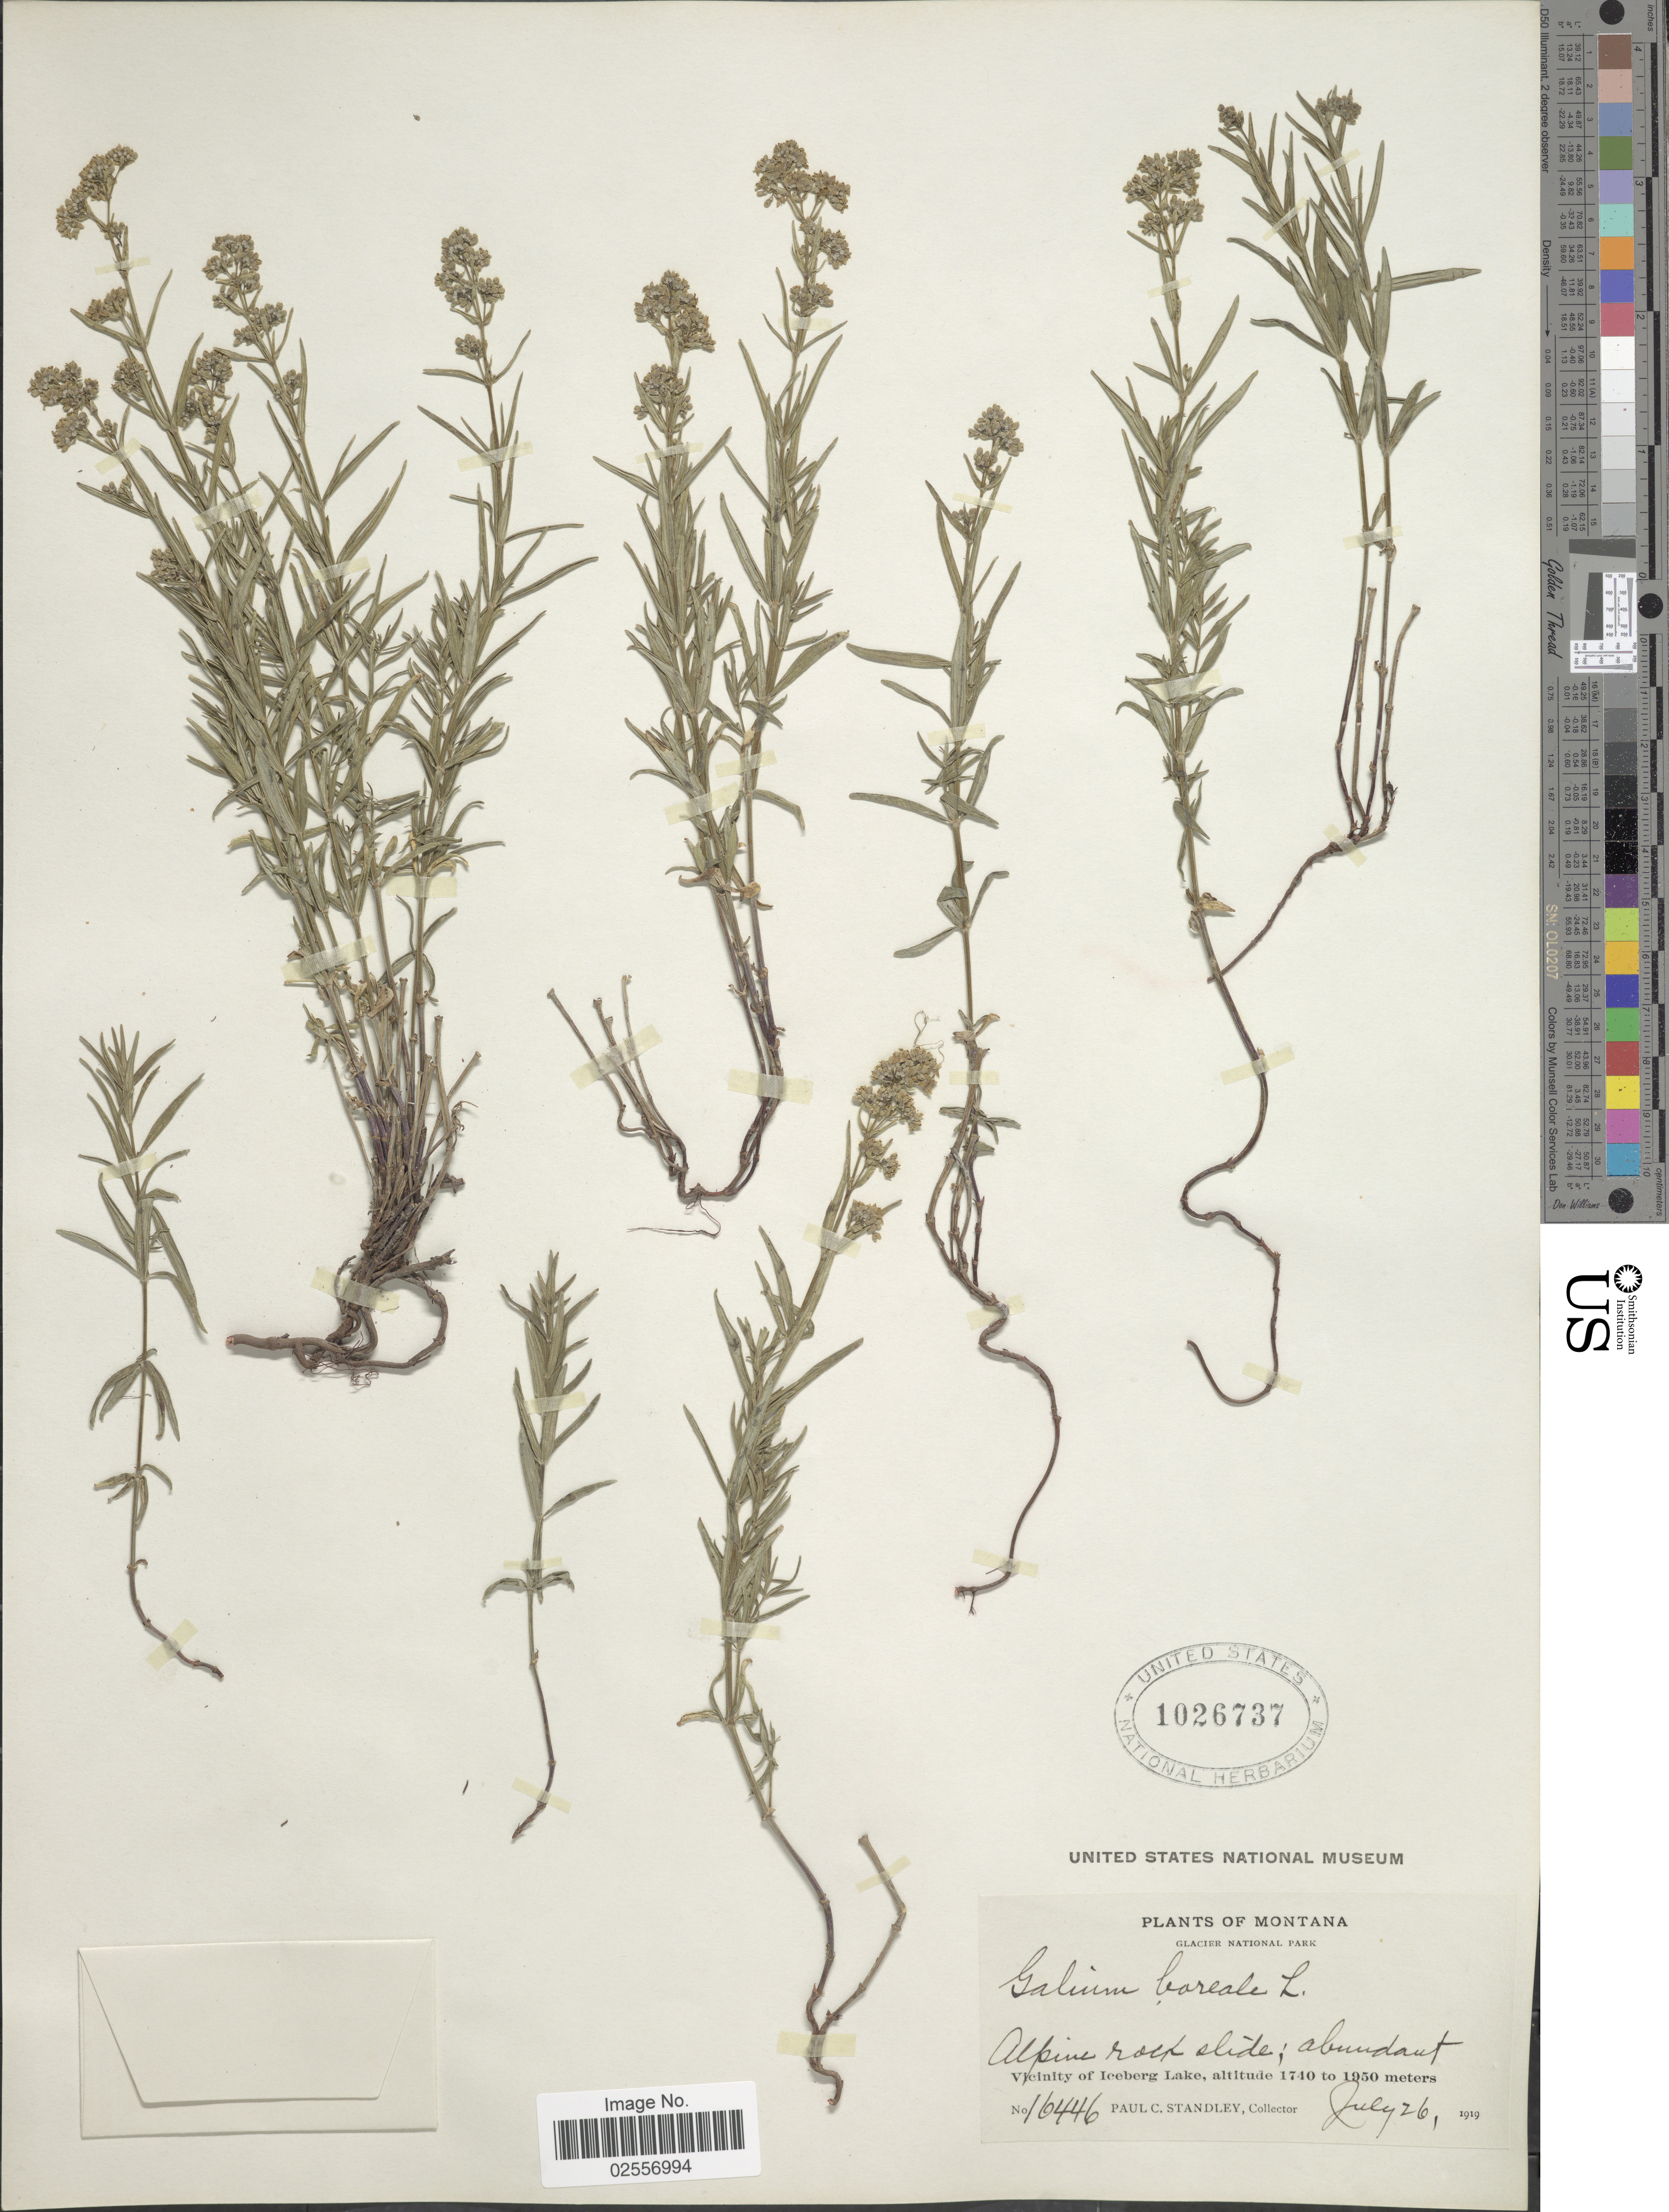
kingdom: Plantae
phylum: Tracheophyta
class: Magnoliopsida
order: Gentianales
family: Rubiaceae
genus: Galium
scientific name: Galium boreale L.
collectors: P. C. Standley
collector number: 16446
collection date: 1919-07-26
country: United States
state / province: Montana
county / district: Glacier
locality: Glacier National Park, Vicinity of Iceberg Lake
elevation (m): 1740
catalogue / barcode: US 1026737